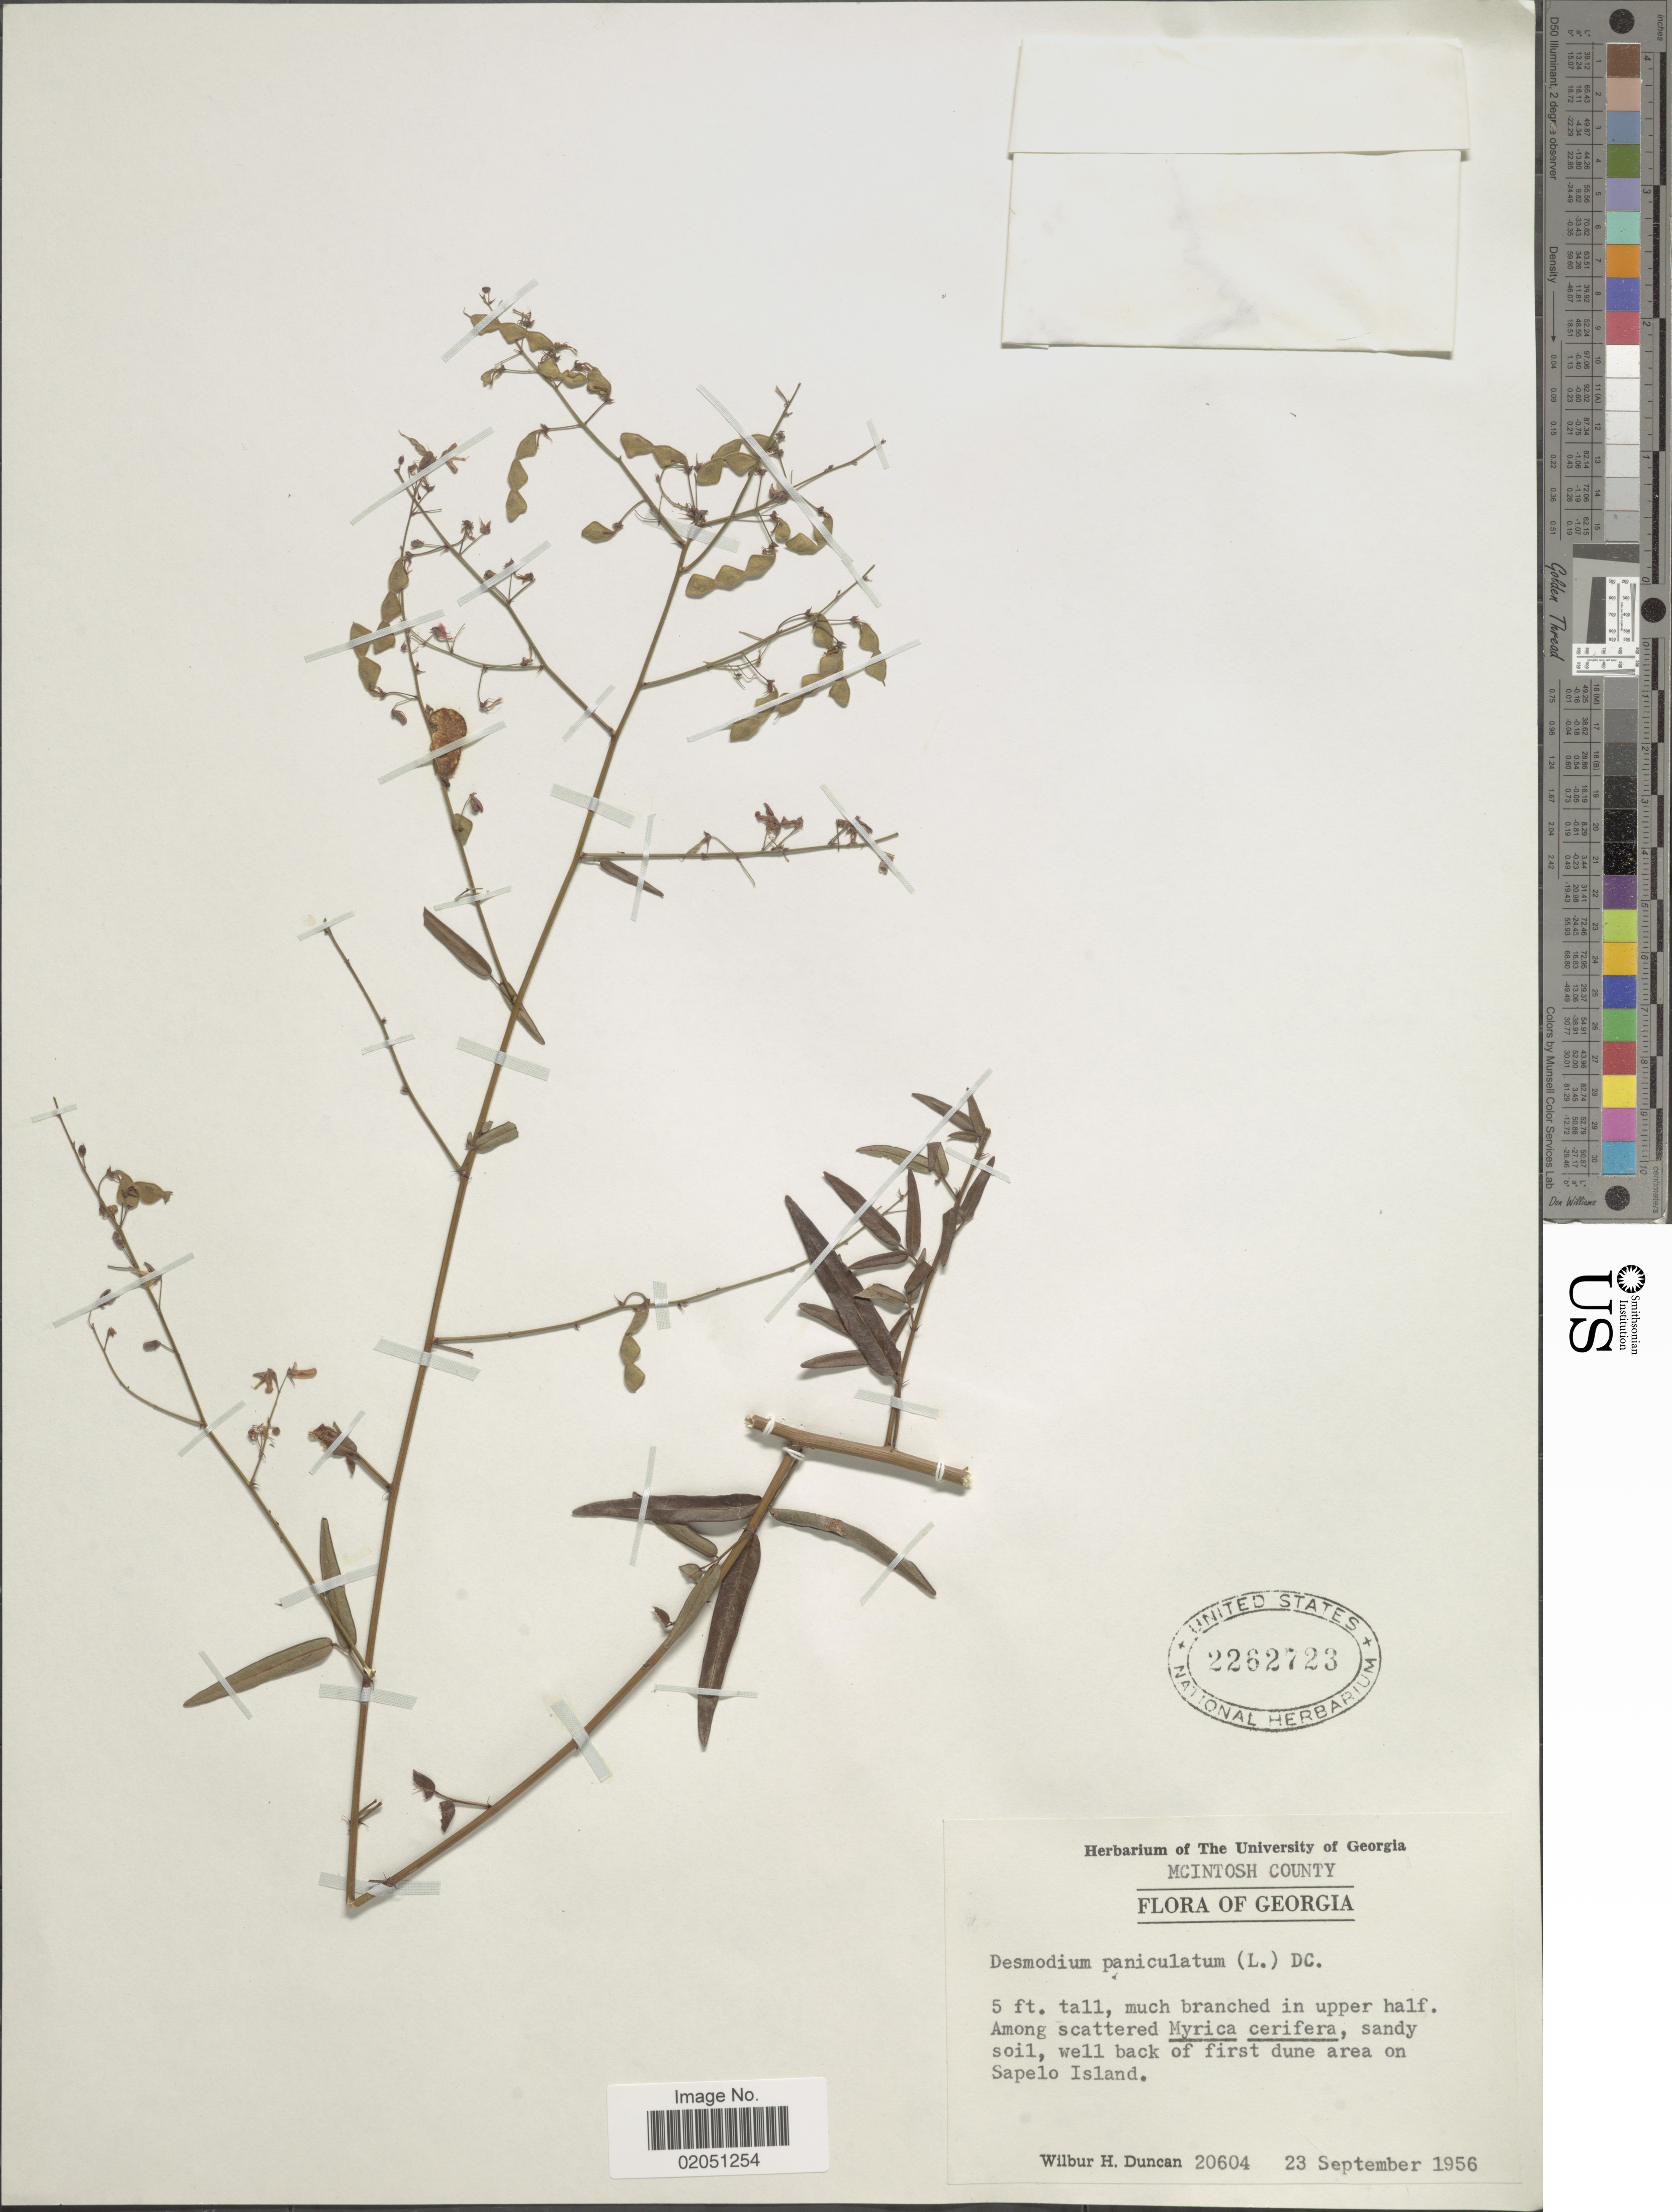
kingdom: Plantae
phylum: Tracheophyta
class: Magnoliopsida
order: Fabales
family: Fabaceae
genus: Desmodium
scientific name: Desmodium paniculatum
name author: (L.) DC.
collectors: W. H. Duncan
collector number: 20604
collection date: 1956-09-23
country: United States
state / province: Georgia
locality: Mcintosh County, sandy soil, well back of first dune area on Sapelo Island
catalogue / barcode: US 2262723